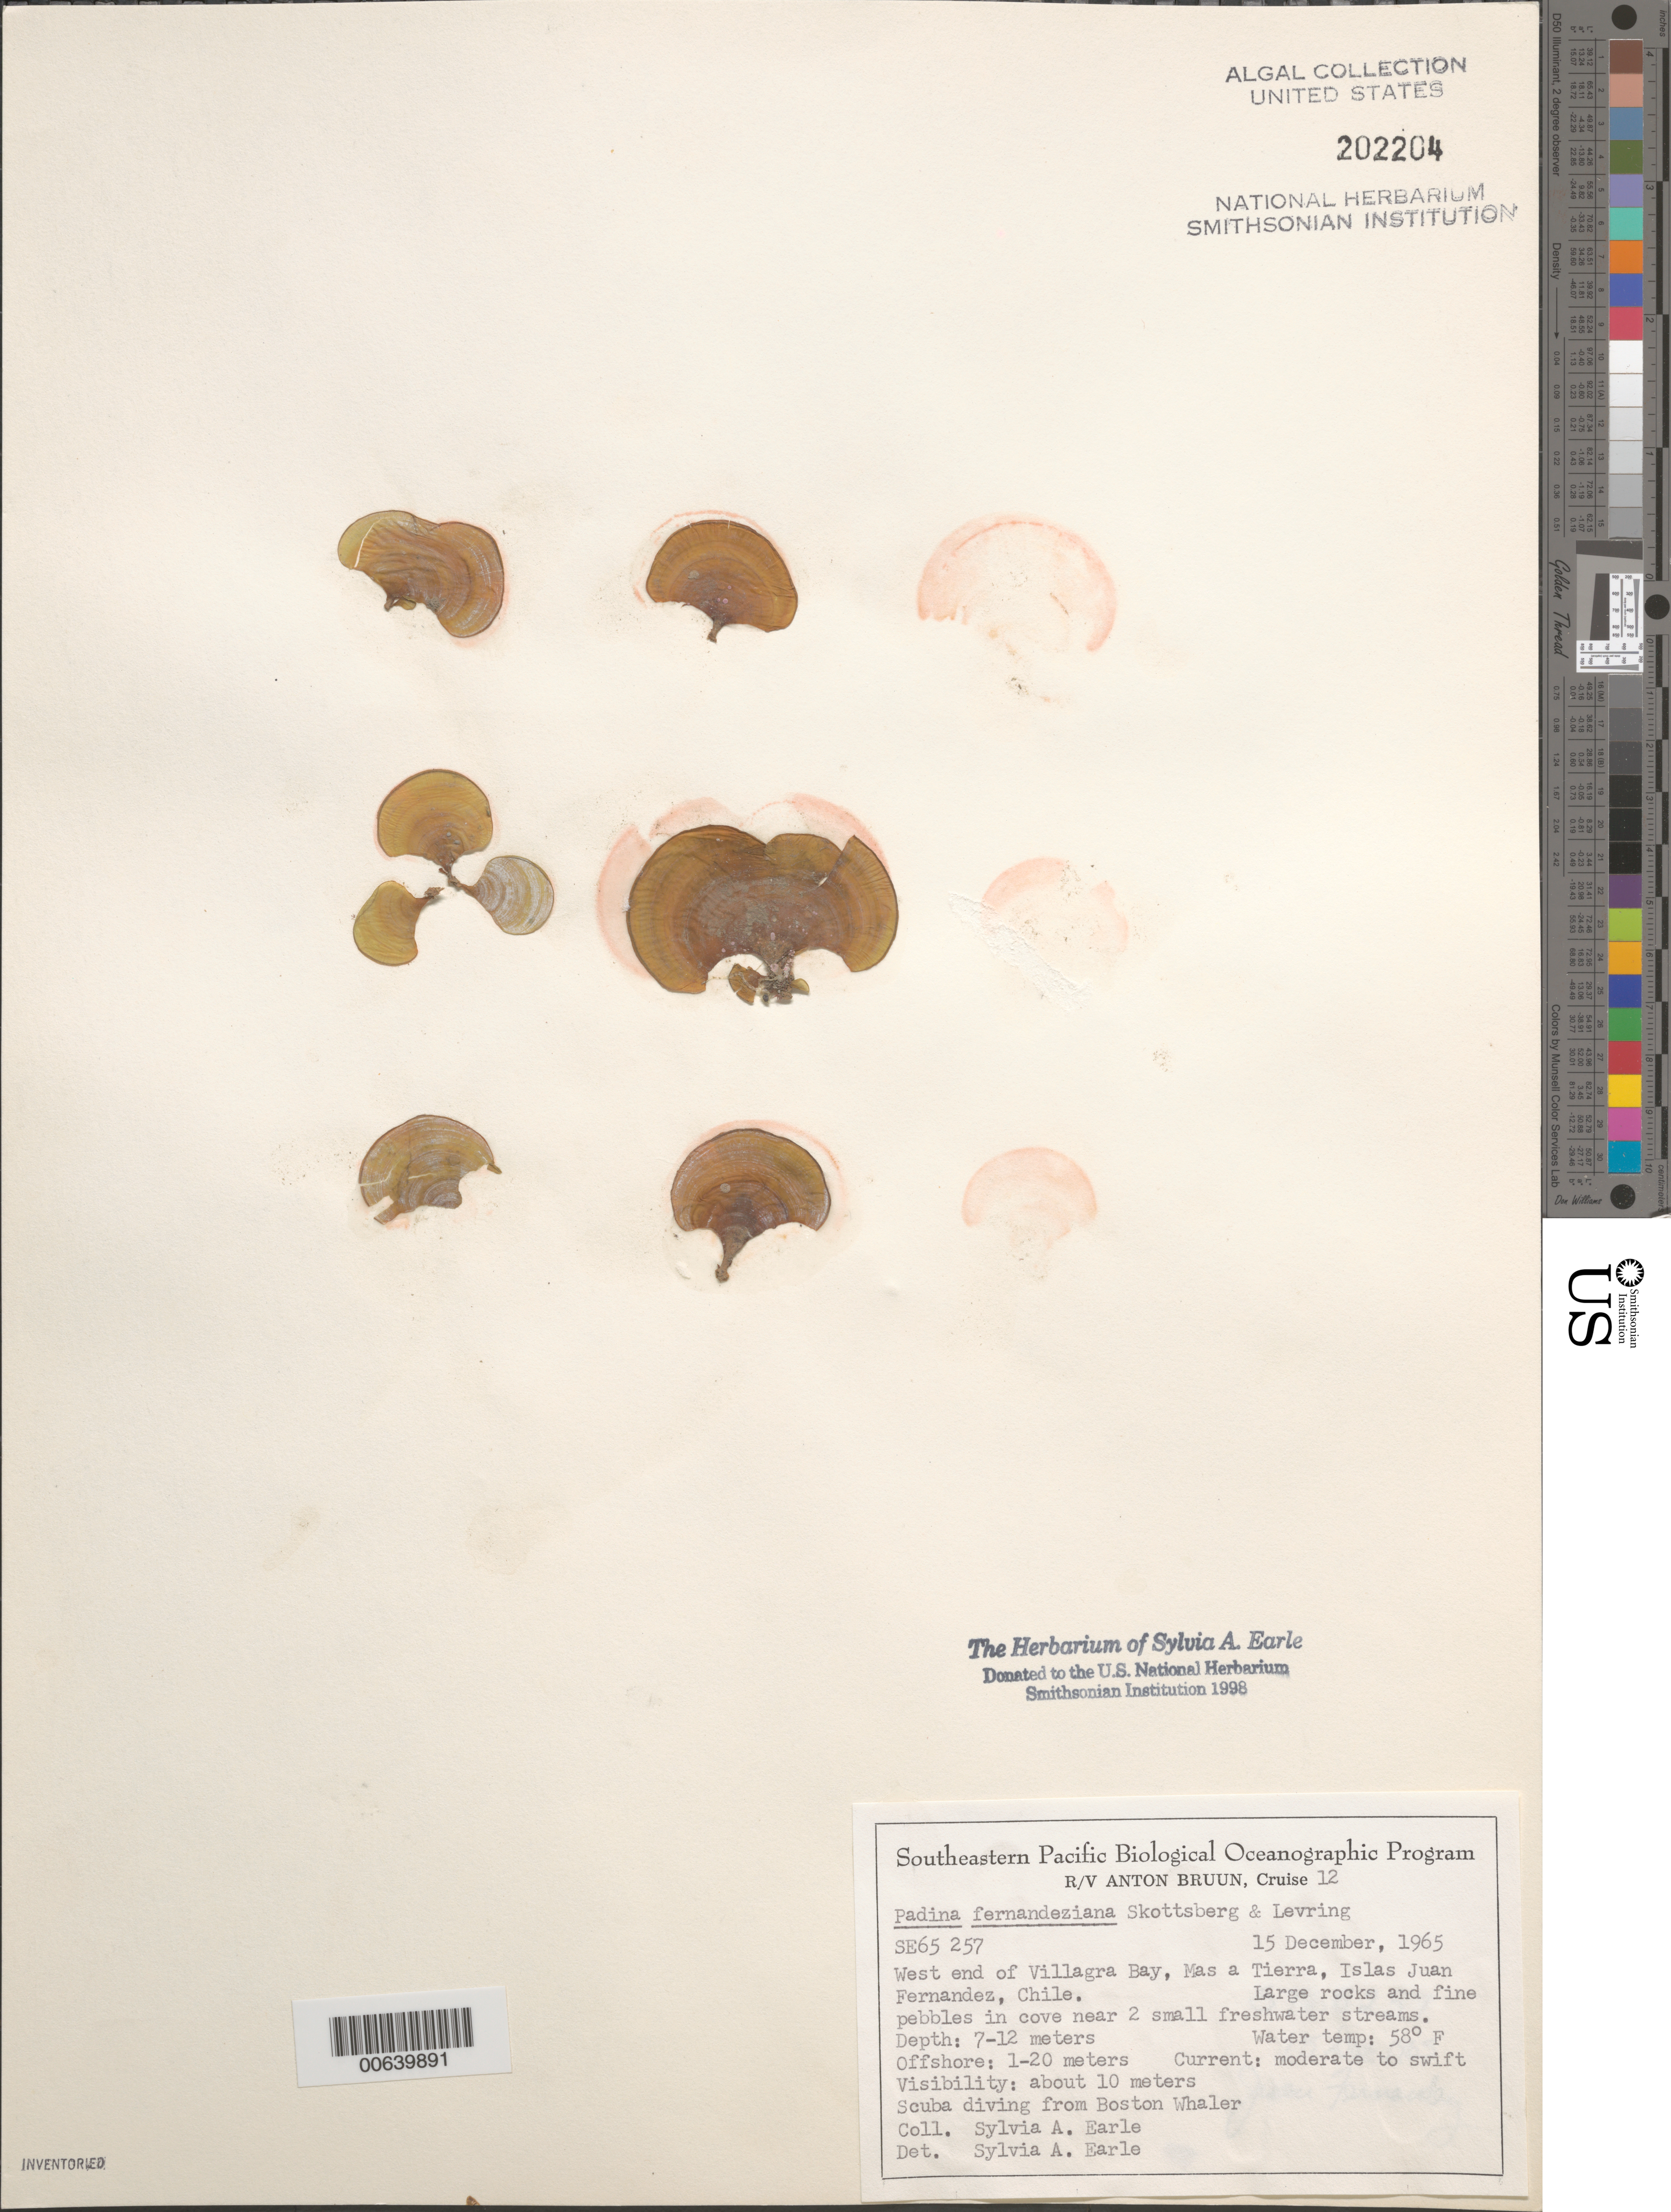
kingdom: Chromista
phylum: Ochrophyta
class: Phaeophyceae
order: Dictyotales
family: Dictyotaceae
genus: Padina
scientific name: Padina fernandeziana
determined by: Earle, S. A.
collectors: S. A. Earle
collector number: SE 65257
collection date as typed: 15 Dec 1965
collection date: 1965-12-15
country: Chile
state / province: Valparaíso (V)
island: Isla Más a Tierra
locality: Villagra Bay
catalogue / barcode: US 202204